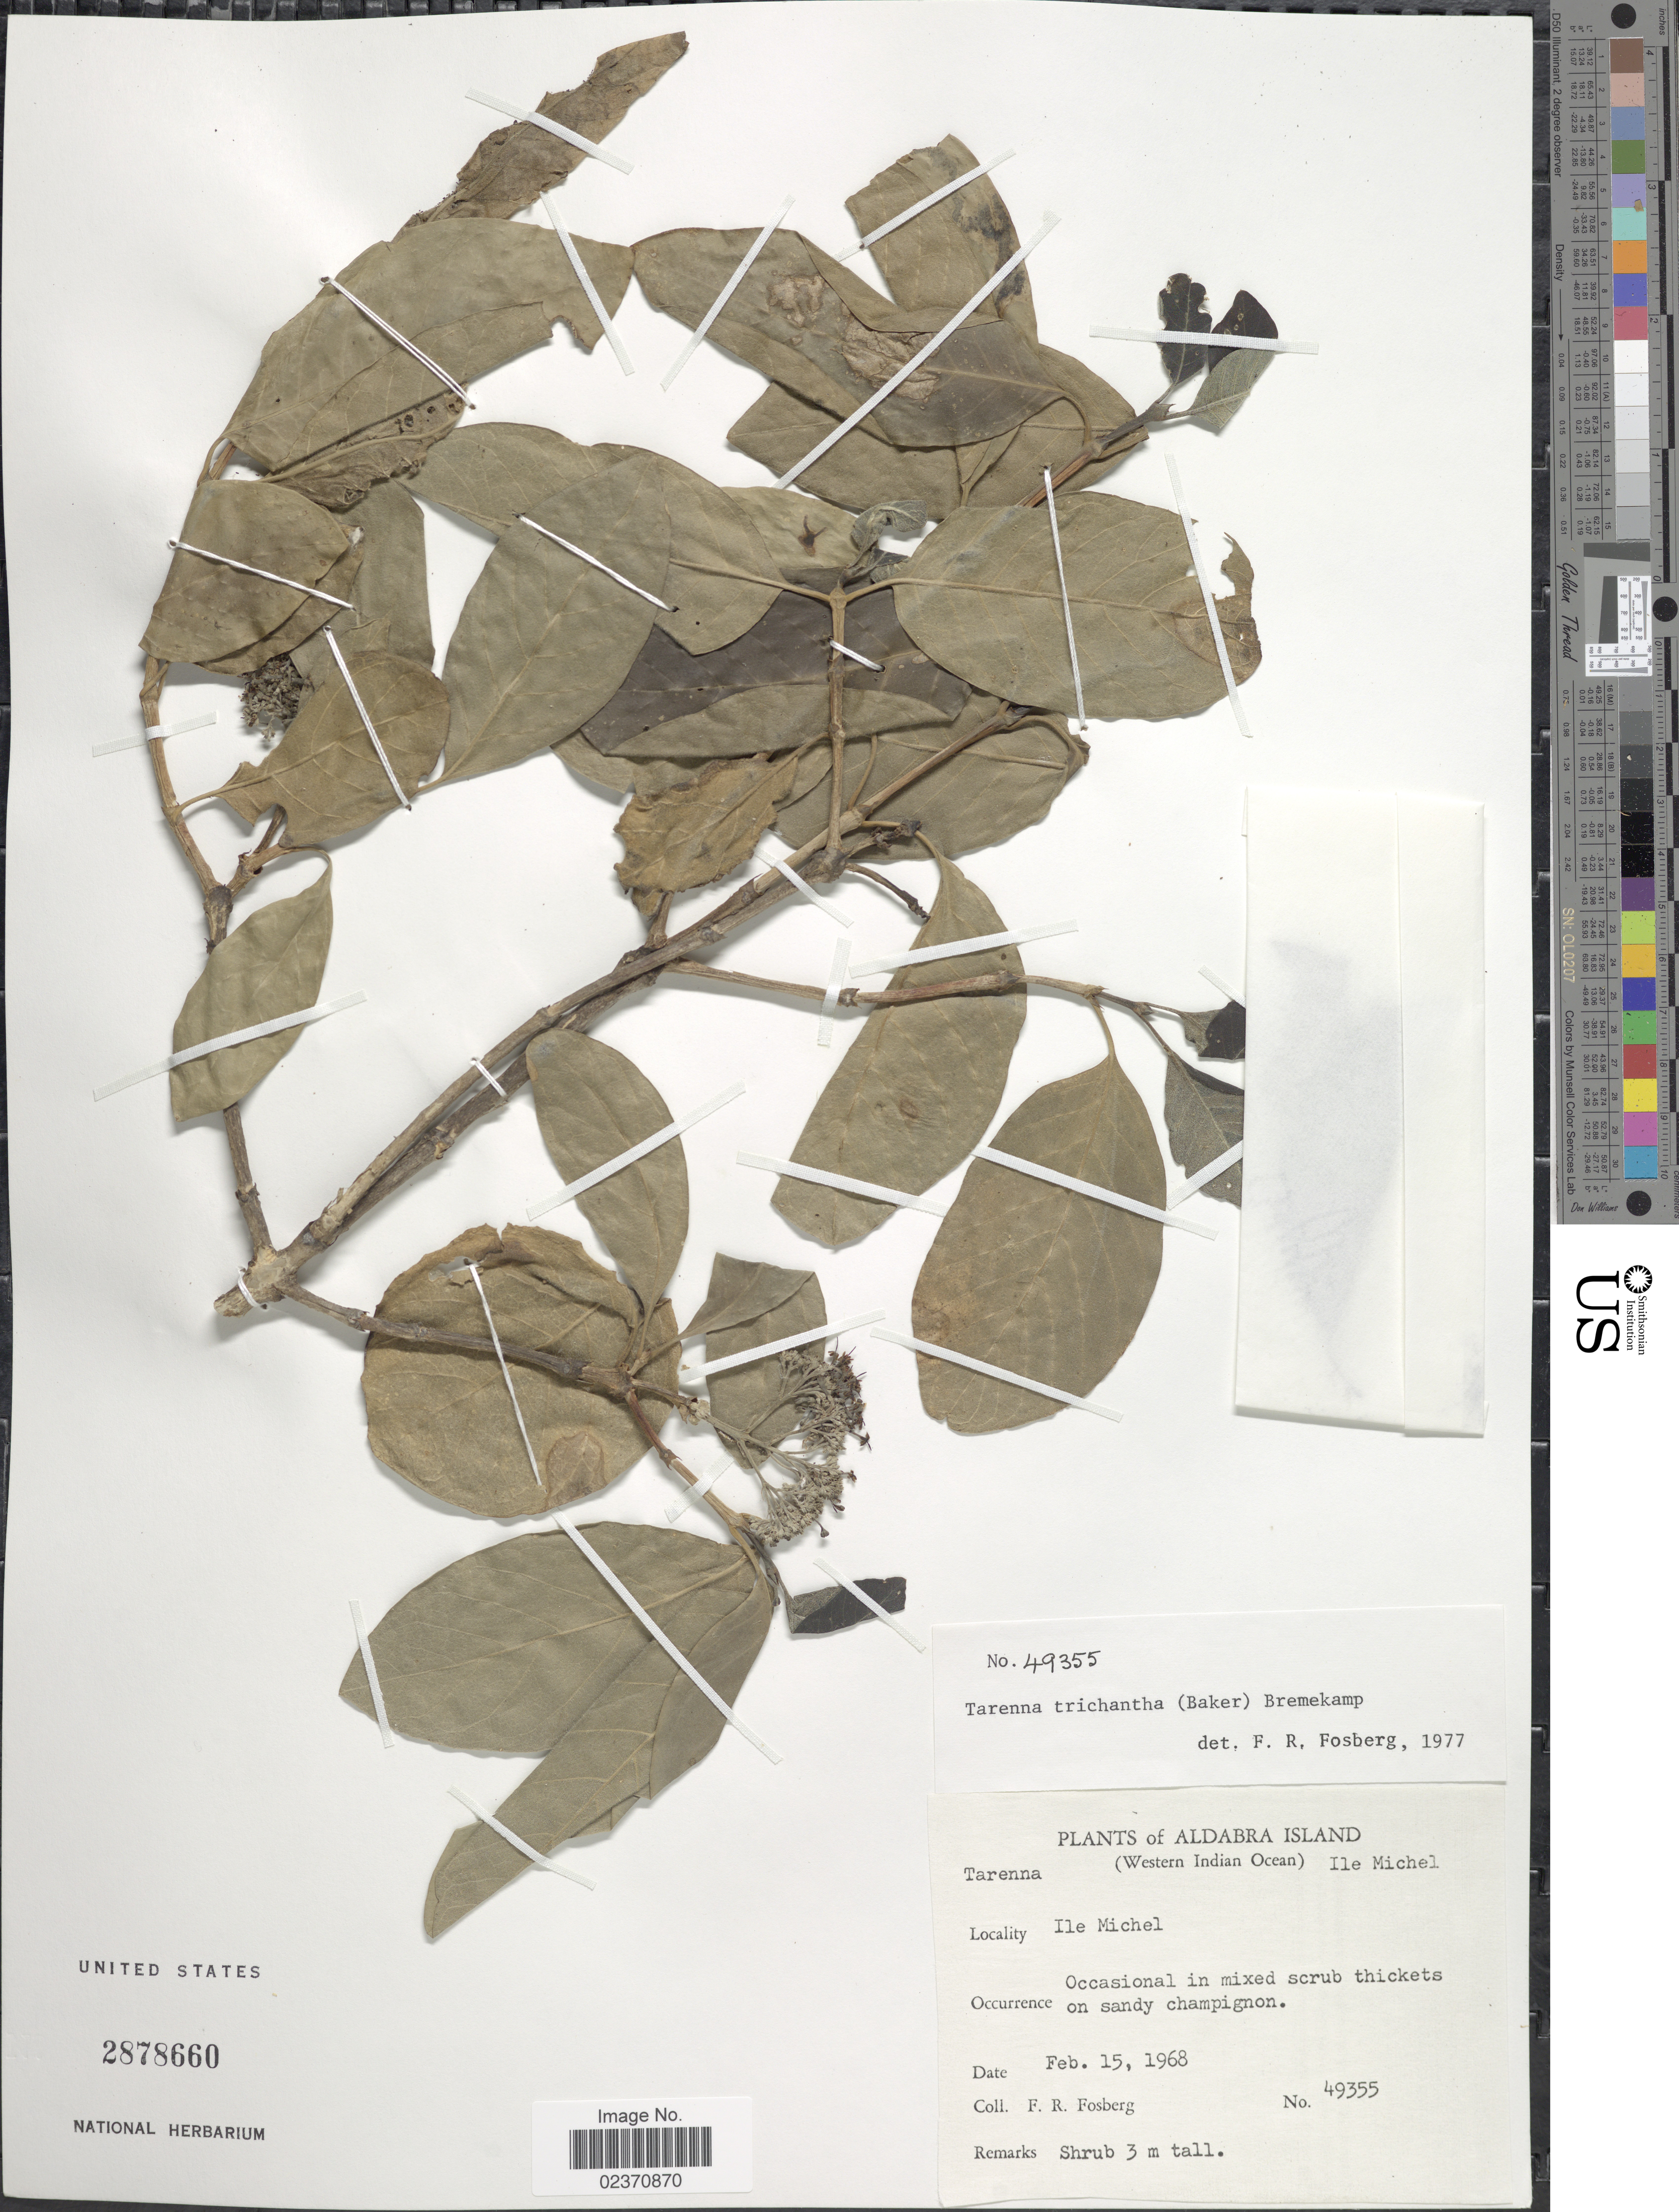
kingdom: Plantae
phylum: Tracheophyta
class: Magnoliopsida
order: Gentianales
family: Rubiaceae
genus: Paracephaelis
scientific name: Paracephaelis trichantha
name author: (Baker) De Block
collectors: F. R. Fosberg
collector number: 49355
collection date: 1968-02-15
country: Seychelles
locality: Aldabra Island (Western Indian Ocean) Ile MItchel, Ile MItchel.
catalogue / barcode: US 2878660